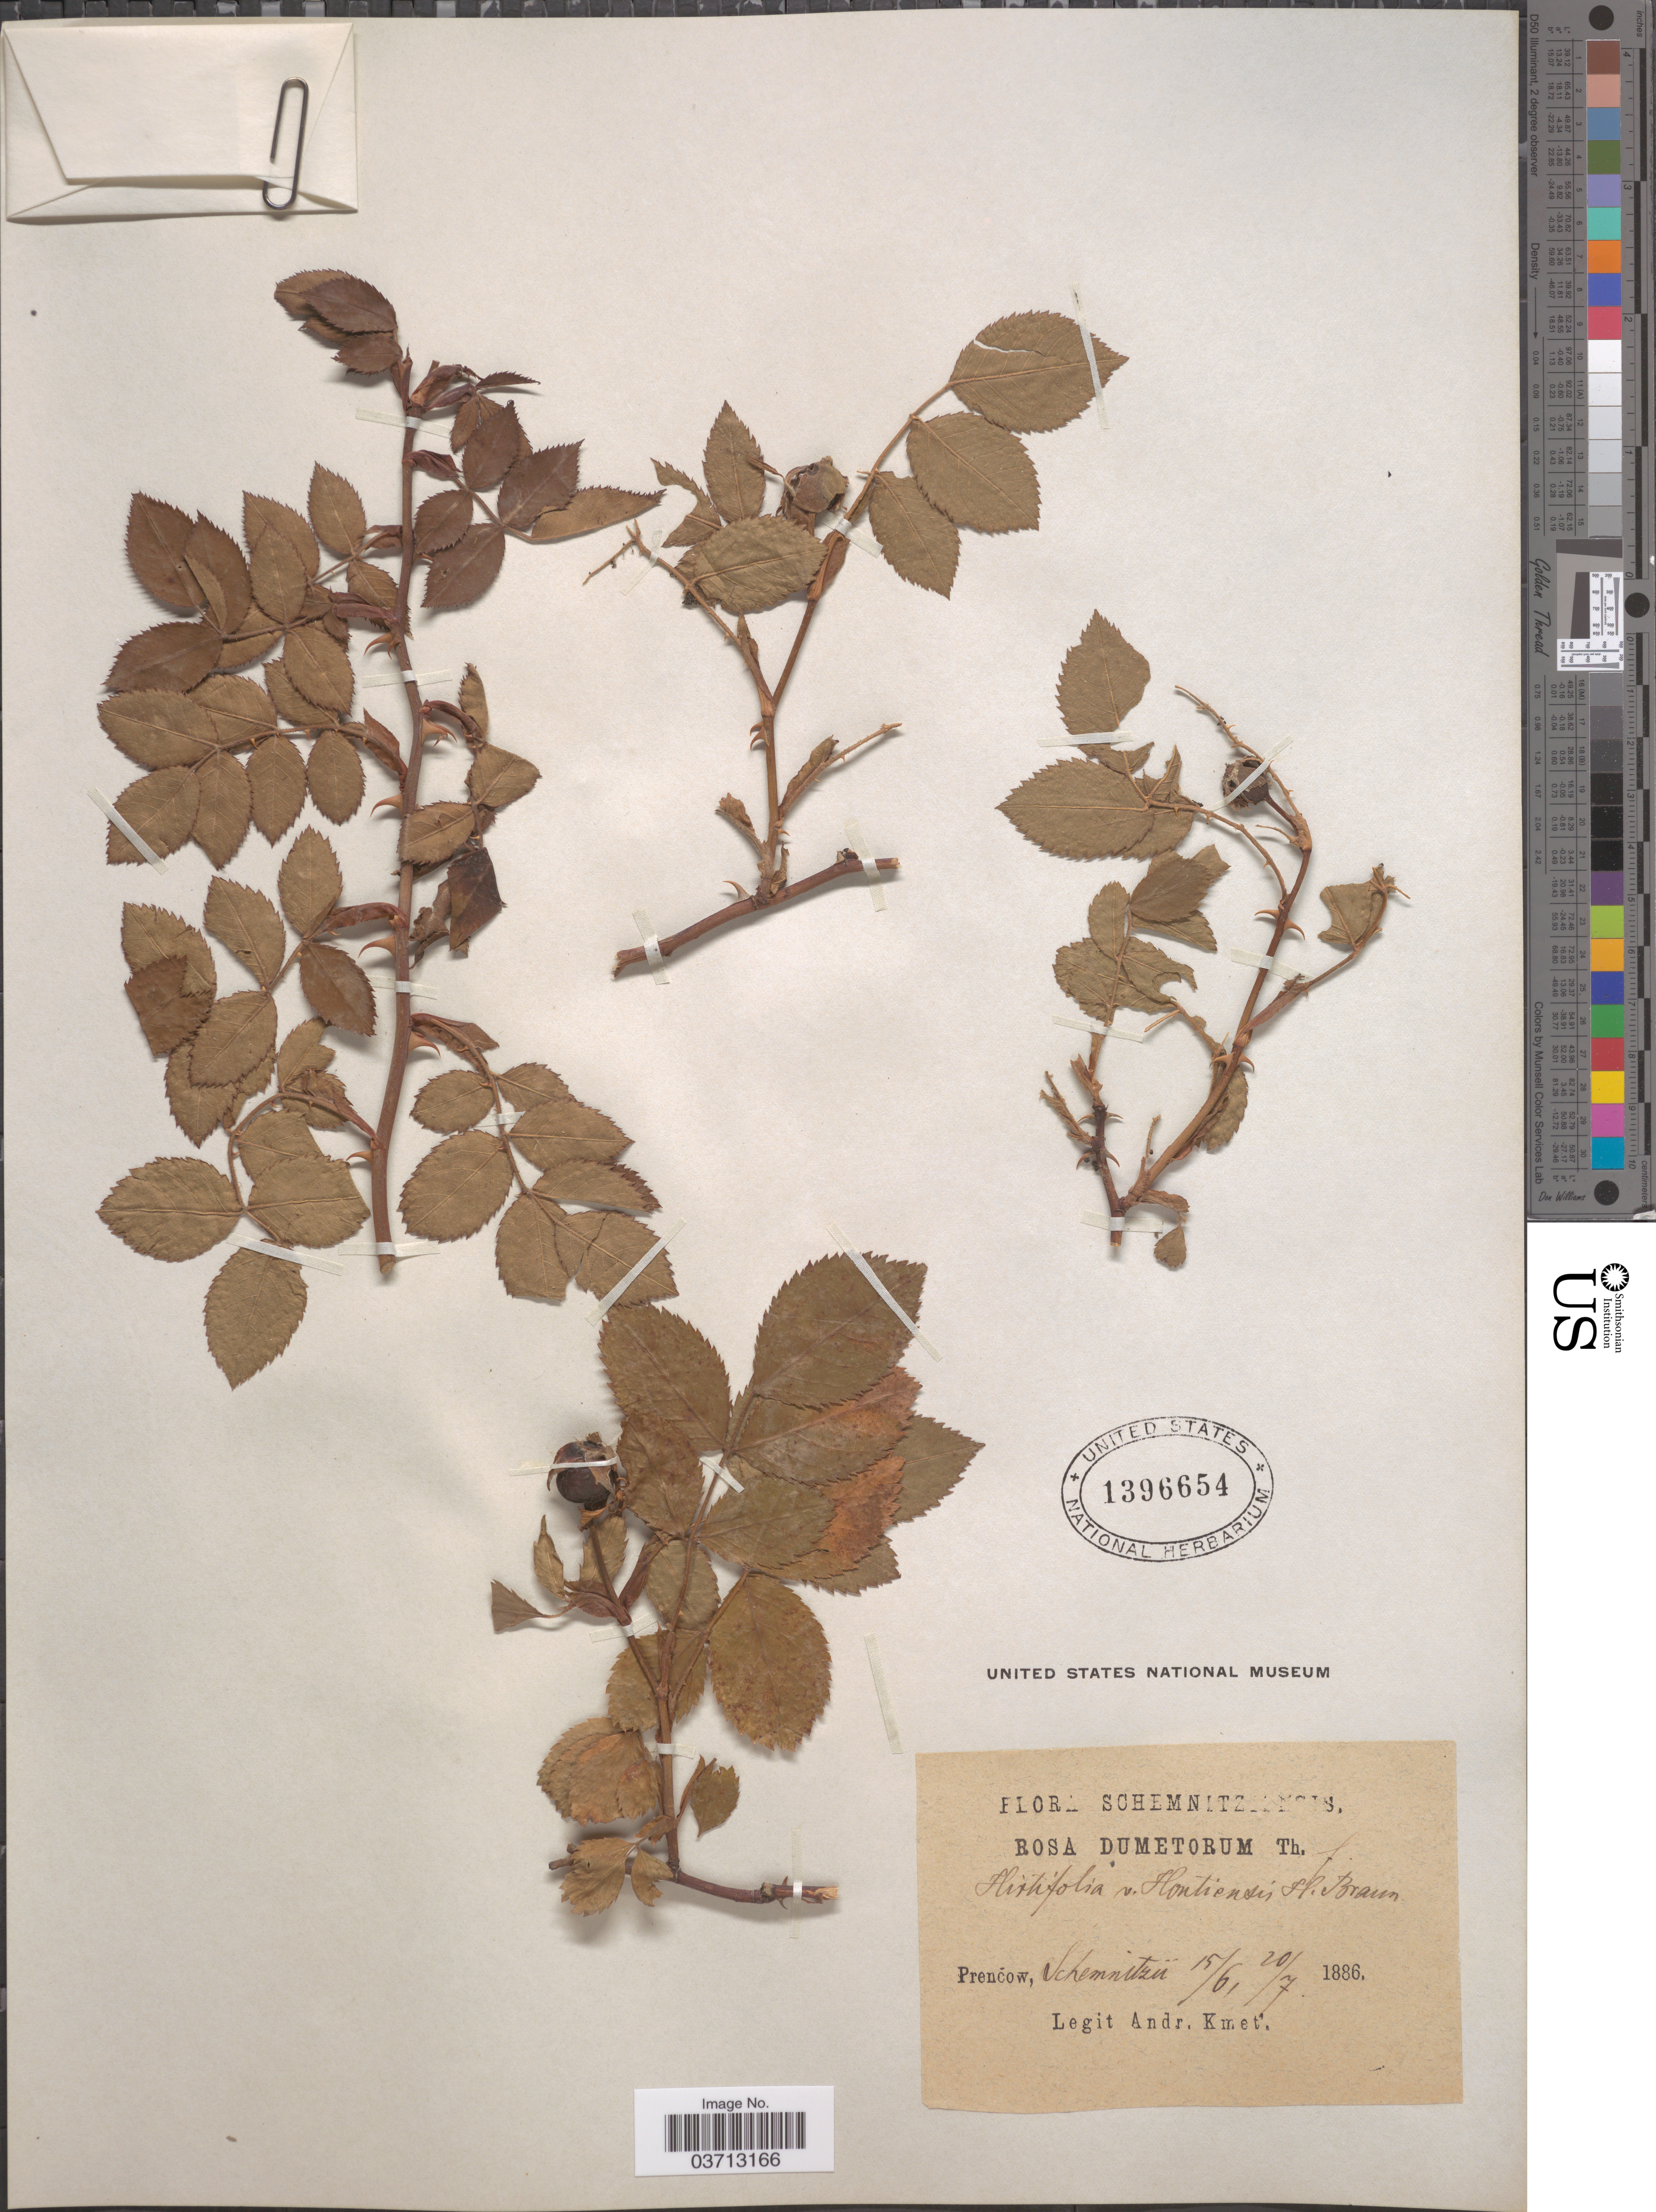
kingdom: Plantae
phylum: Tracheophyta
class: Magnoliopsida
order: Rosales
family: Rosaceae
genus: Rosa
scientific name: Rosa dumetorum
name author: Lange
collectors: A. Kmet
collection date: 1886-06-15/1886-07-20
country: Slovakia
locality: Schemnitz [illegible text]. Prencov, Schemnitzü.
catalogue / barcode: US 1396654